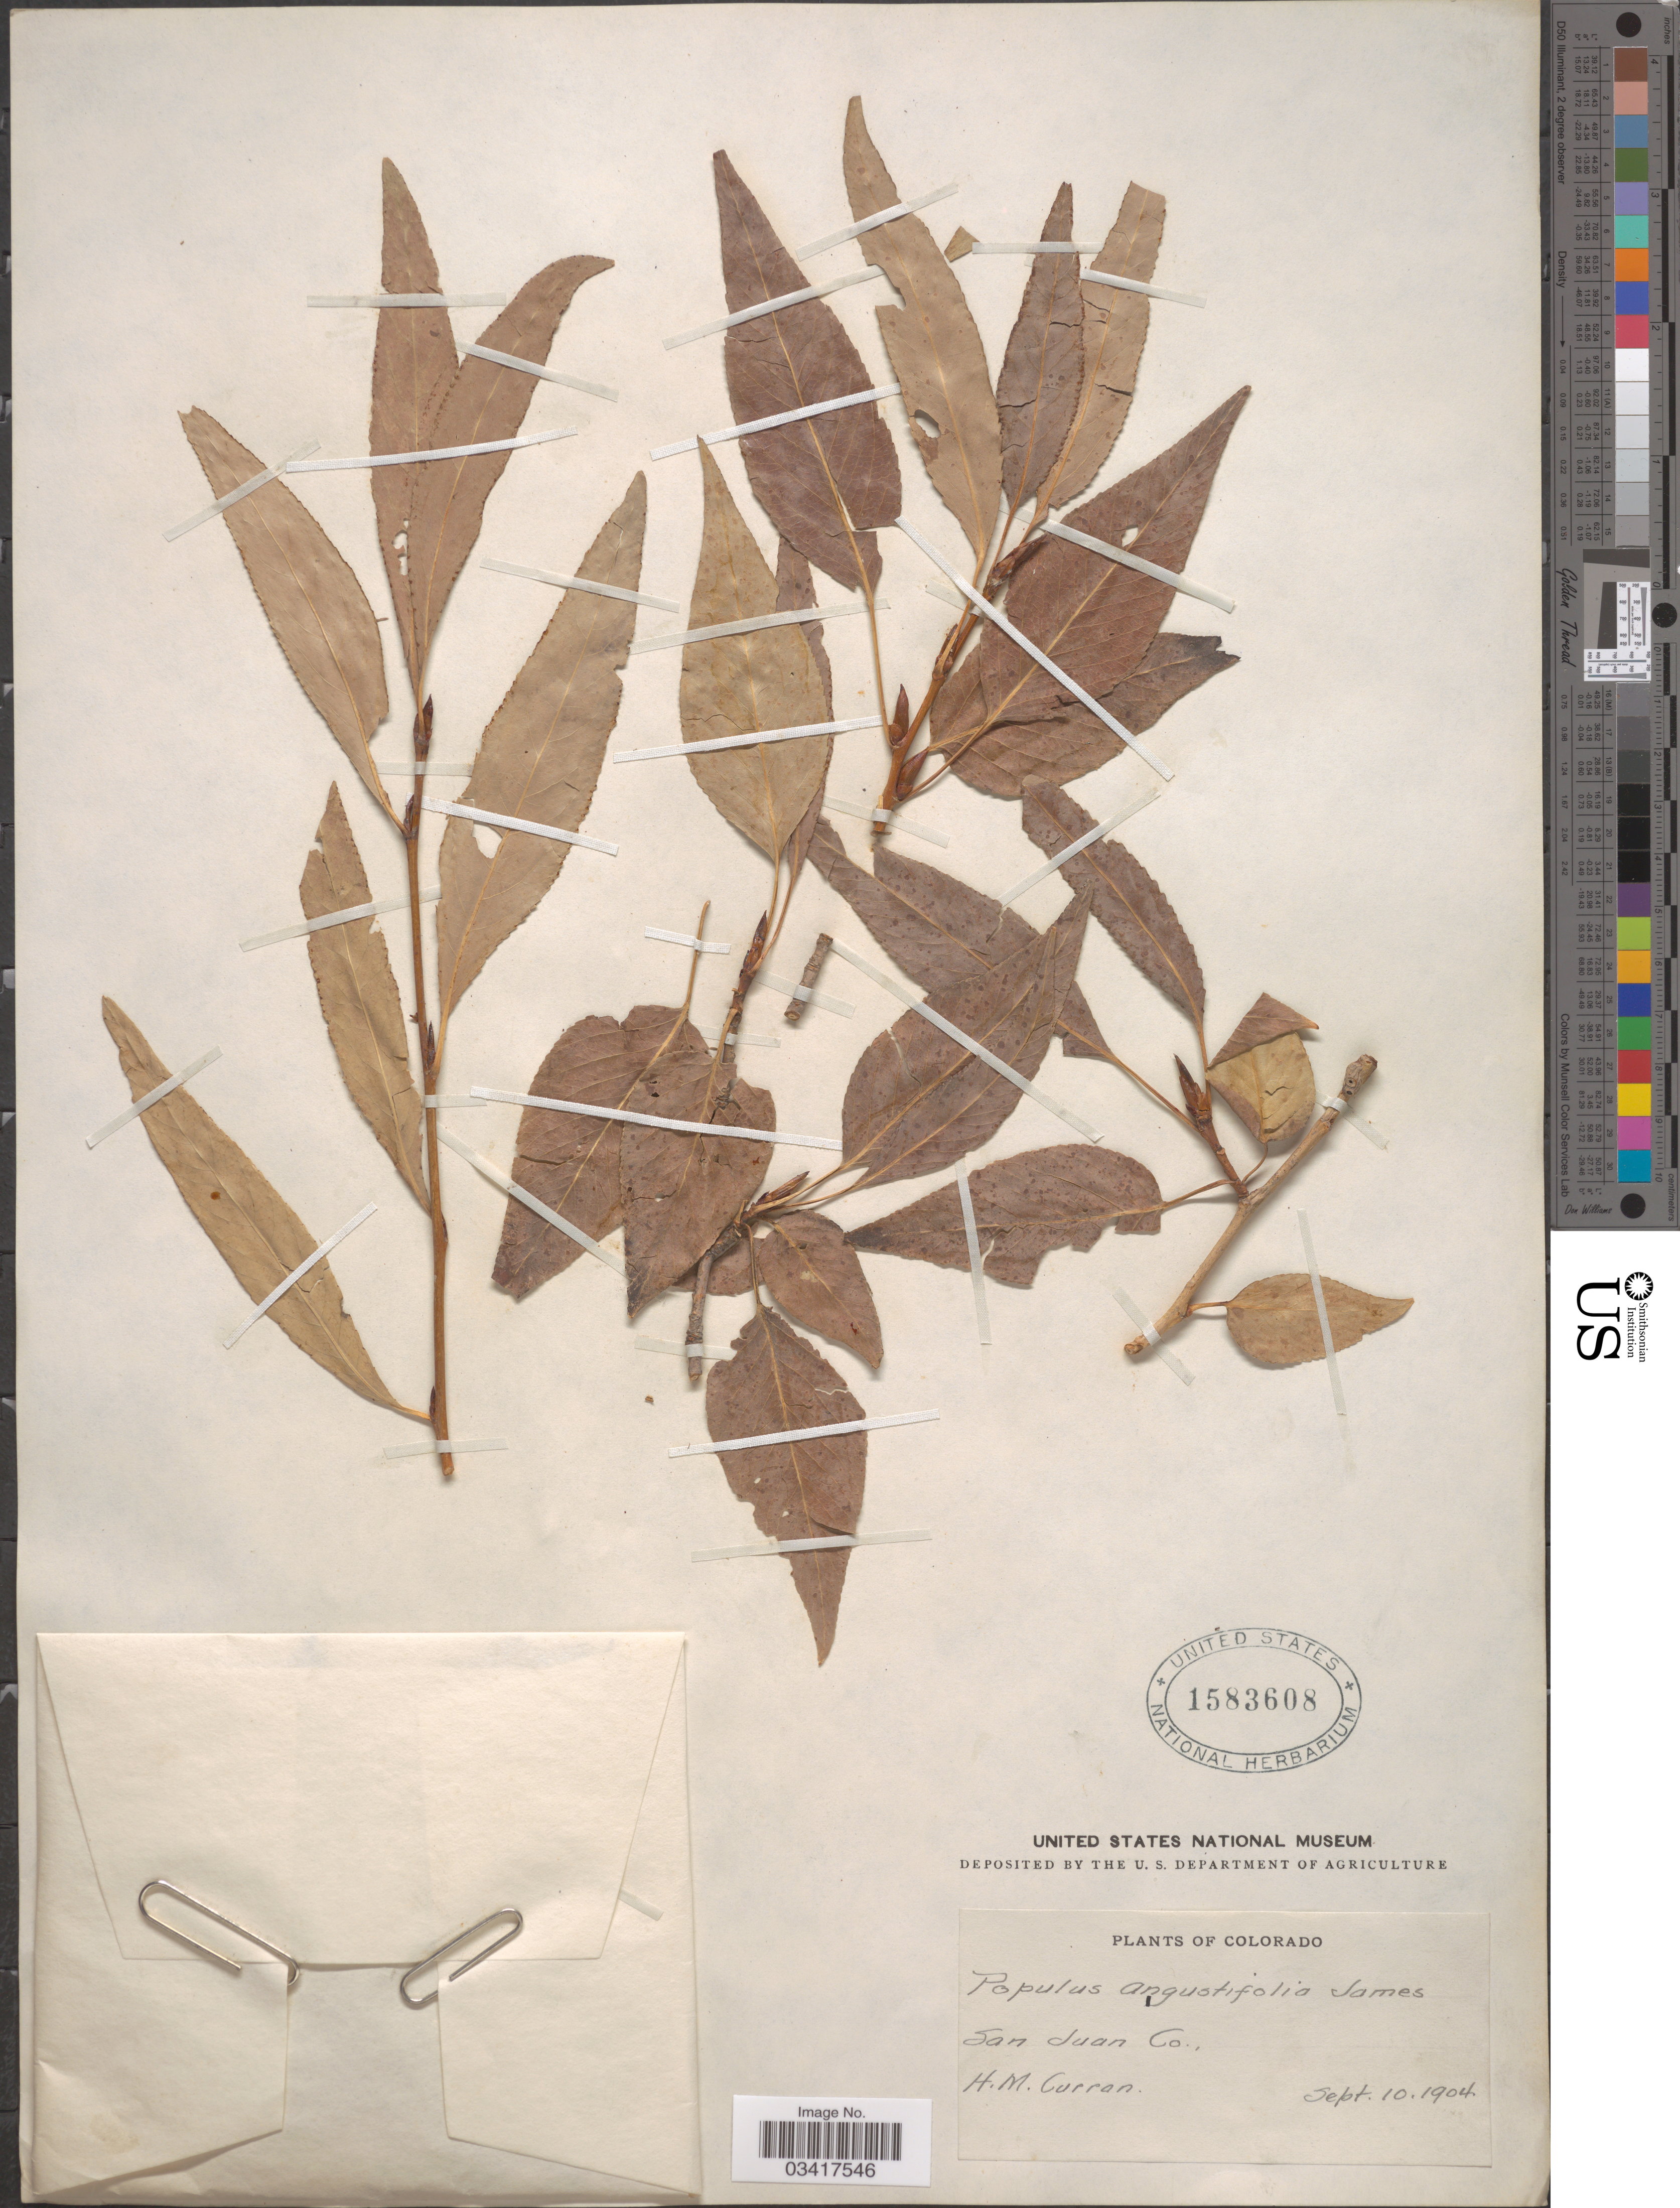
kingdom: Plantae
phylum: Tracheophyta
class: Magnoliopsida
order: Malpighiales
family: Salicaceae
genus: Populus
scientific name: Populus angustifolia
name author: E. James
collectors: H. M. Curran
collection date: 1904-09-10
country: United States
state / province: Colorado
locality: San Juan Co.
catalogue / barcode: US 1583608